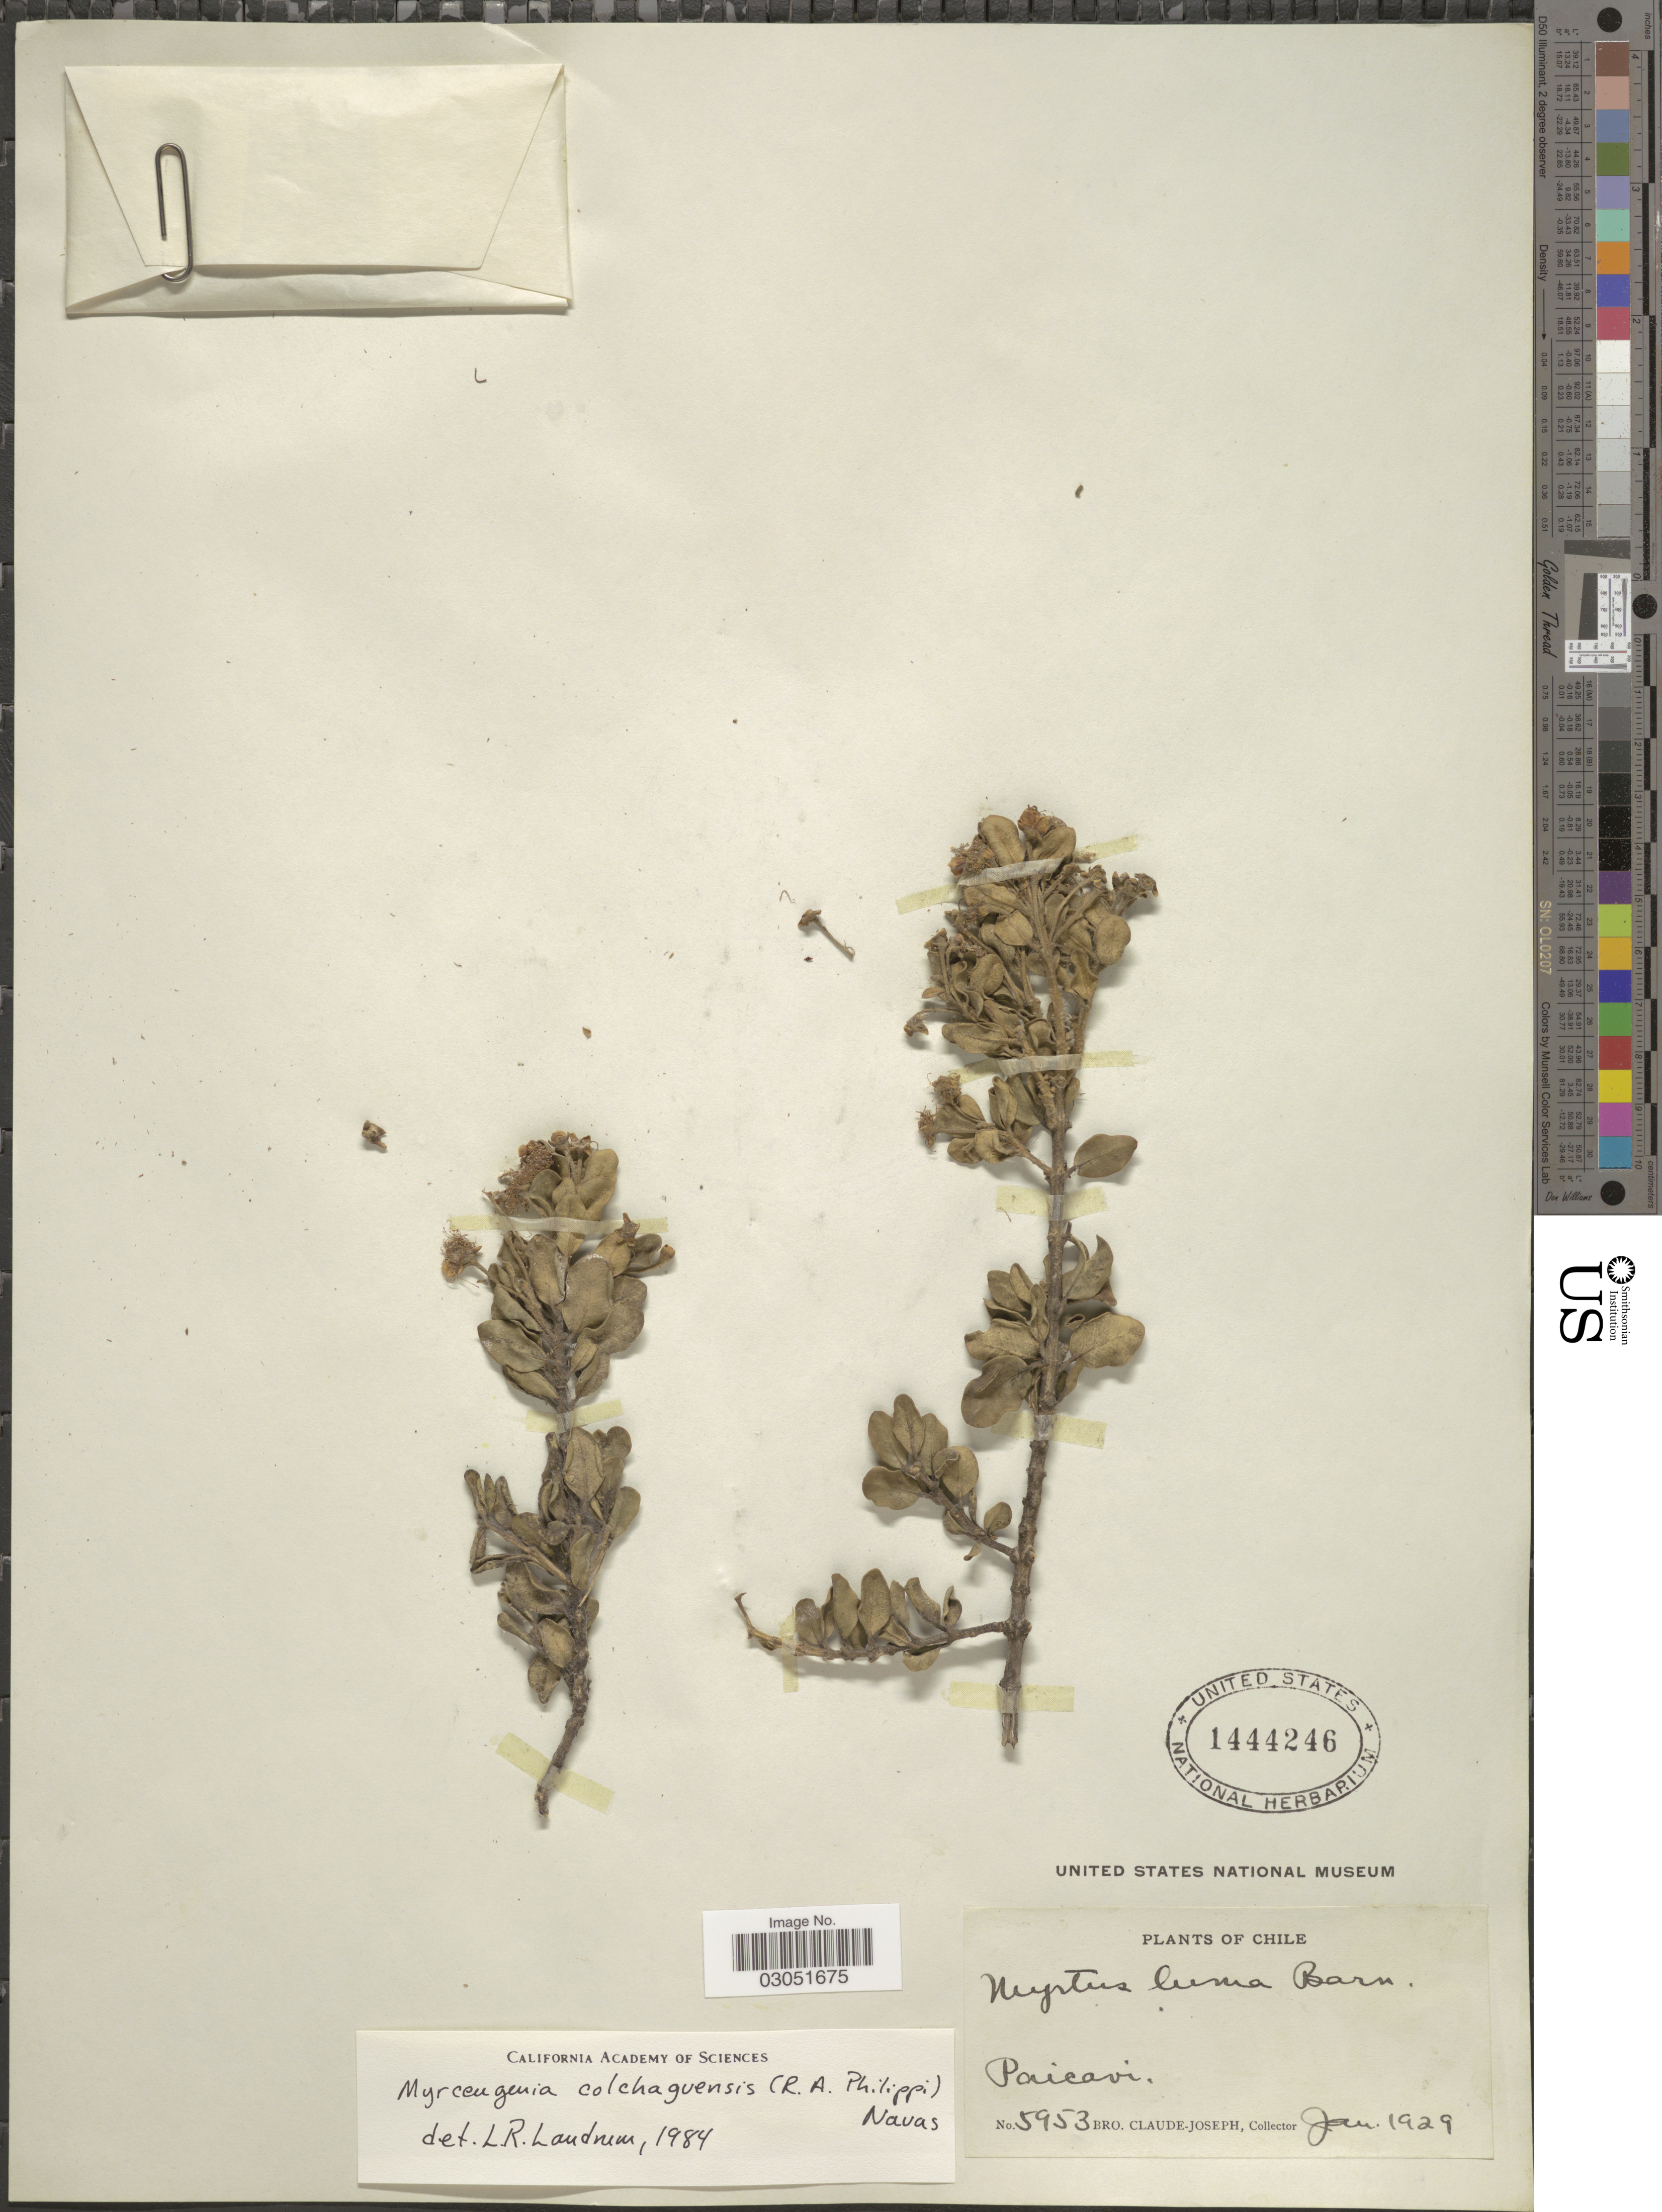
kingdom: Plantae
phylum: Tracheophyta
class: Magnoliopsida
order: Myrtales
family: Myrtaceae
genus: Myrceugenia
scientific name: Myrceugenia colchaguensis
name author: (Phil.) Navás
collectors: Bro. Claude-Joseph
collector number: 5953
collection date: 1929-01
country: Chile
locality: Paicavi.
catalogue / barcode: US 1444246